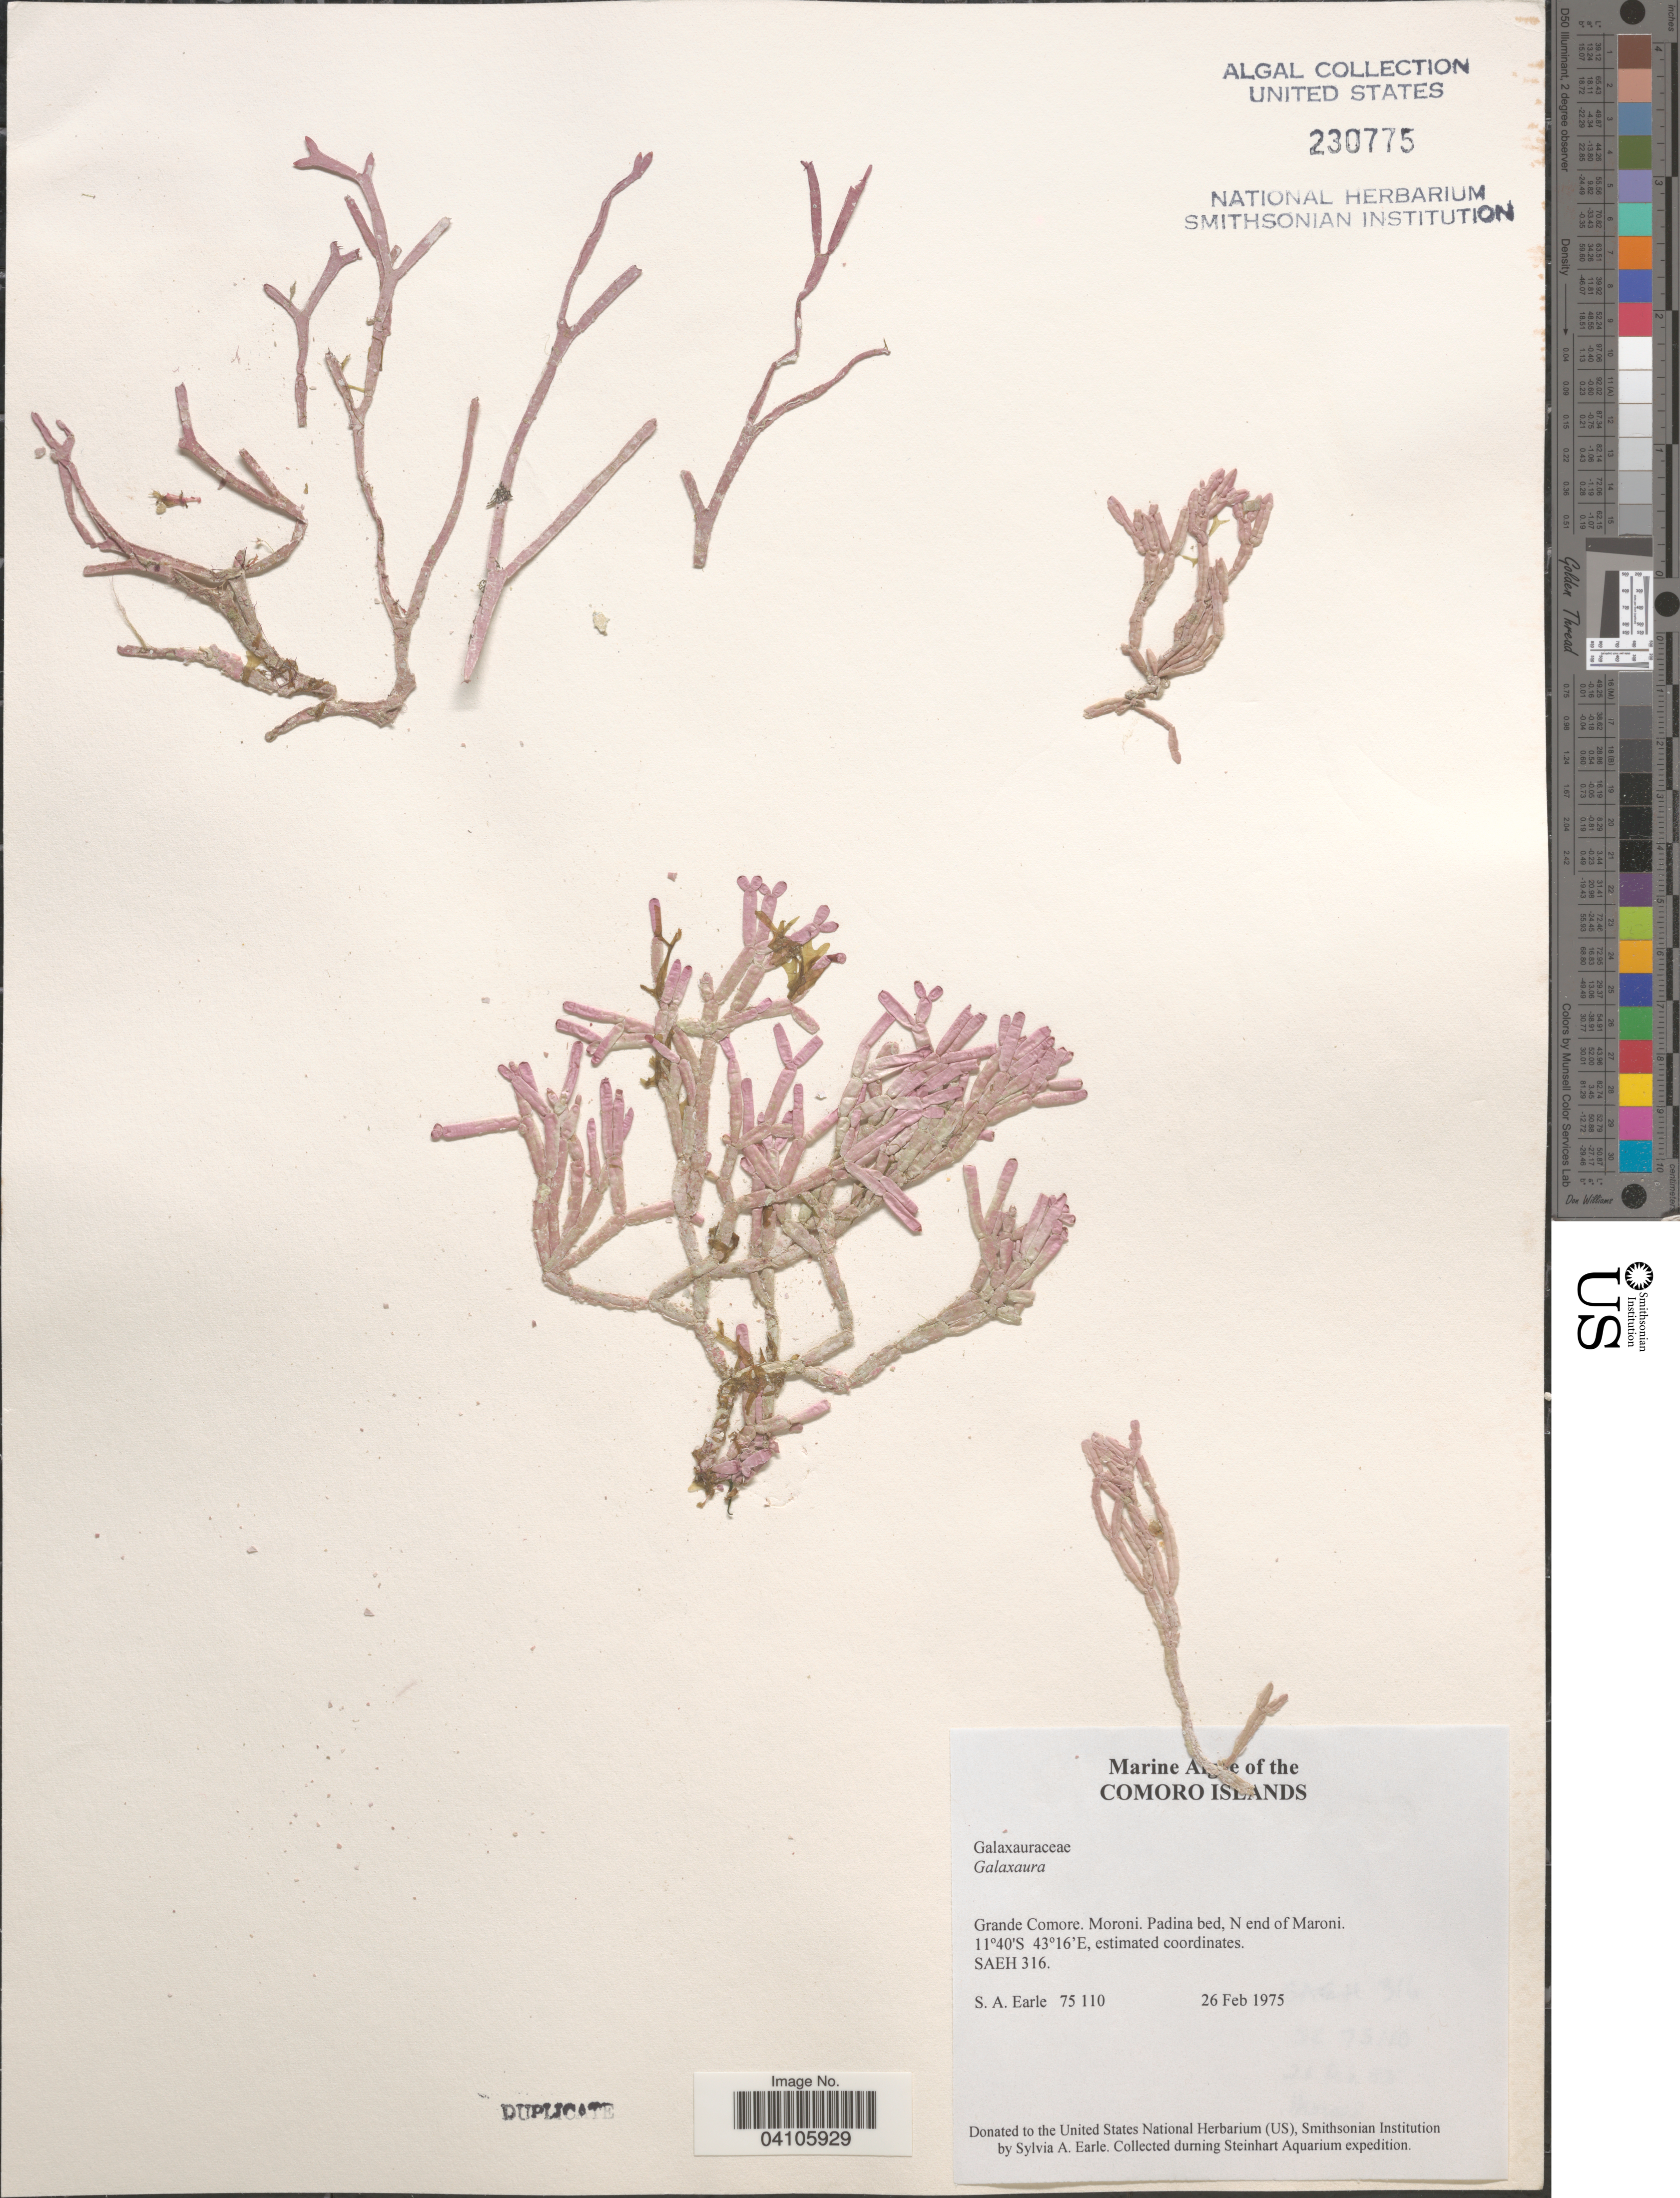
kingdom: Plantae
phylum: Rhodophyta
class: Florideophyceae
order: Nemaliales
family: Galaxauraceae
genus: Galaxaura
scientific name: Galaxaura sp.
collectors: S. A. Earle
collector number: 75110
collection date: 1975-02-26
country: Comoros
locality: Grande Comore. Moroni. Padina bed, N end of Maroni. Steinhart Aquarium expedition.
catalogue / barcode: US 230775